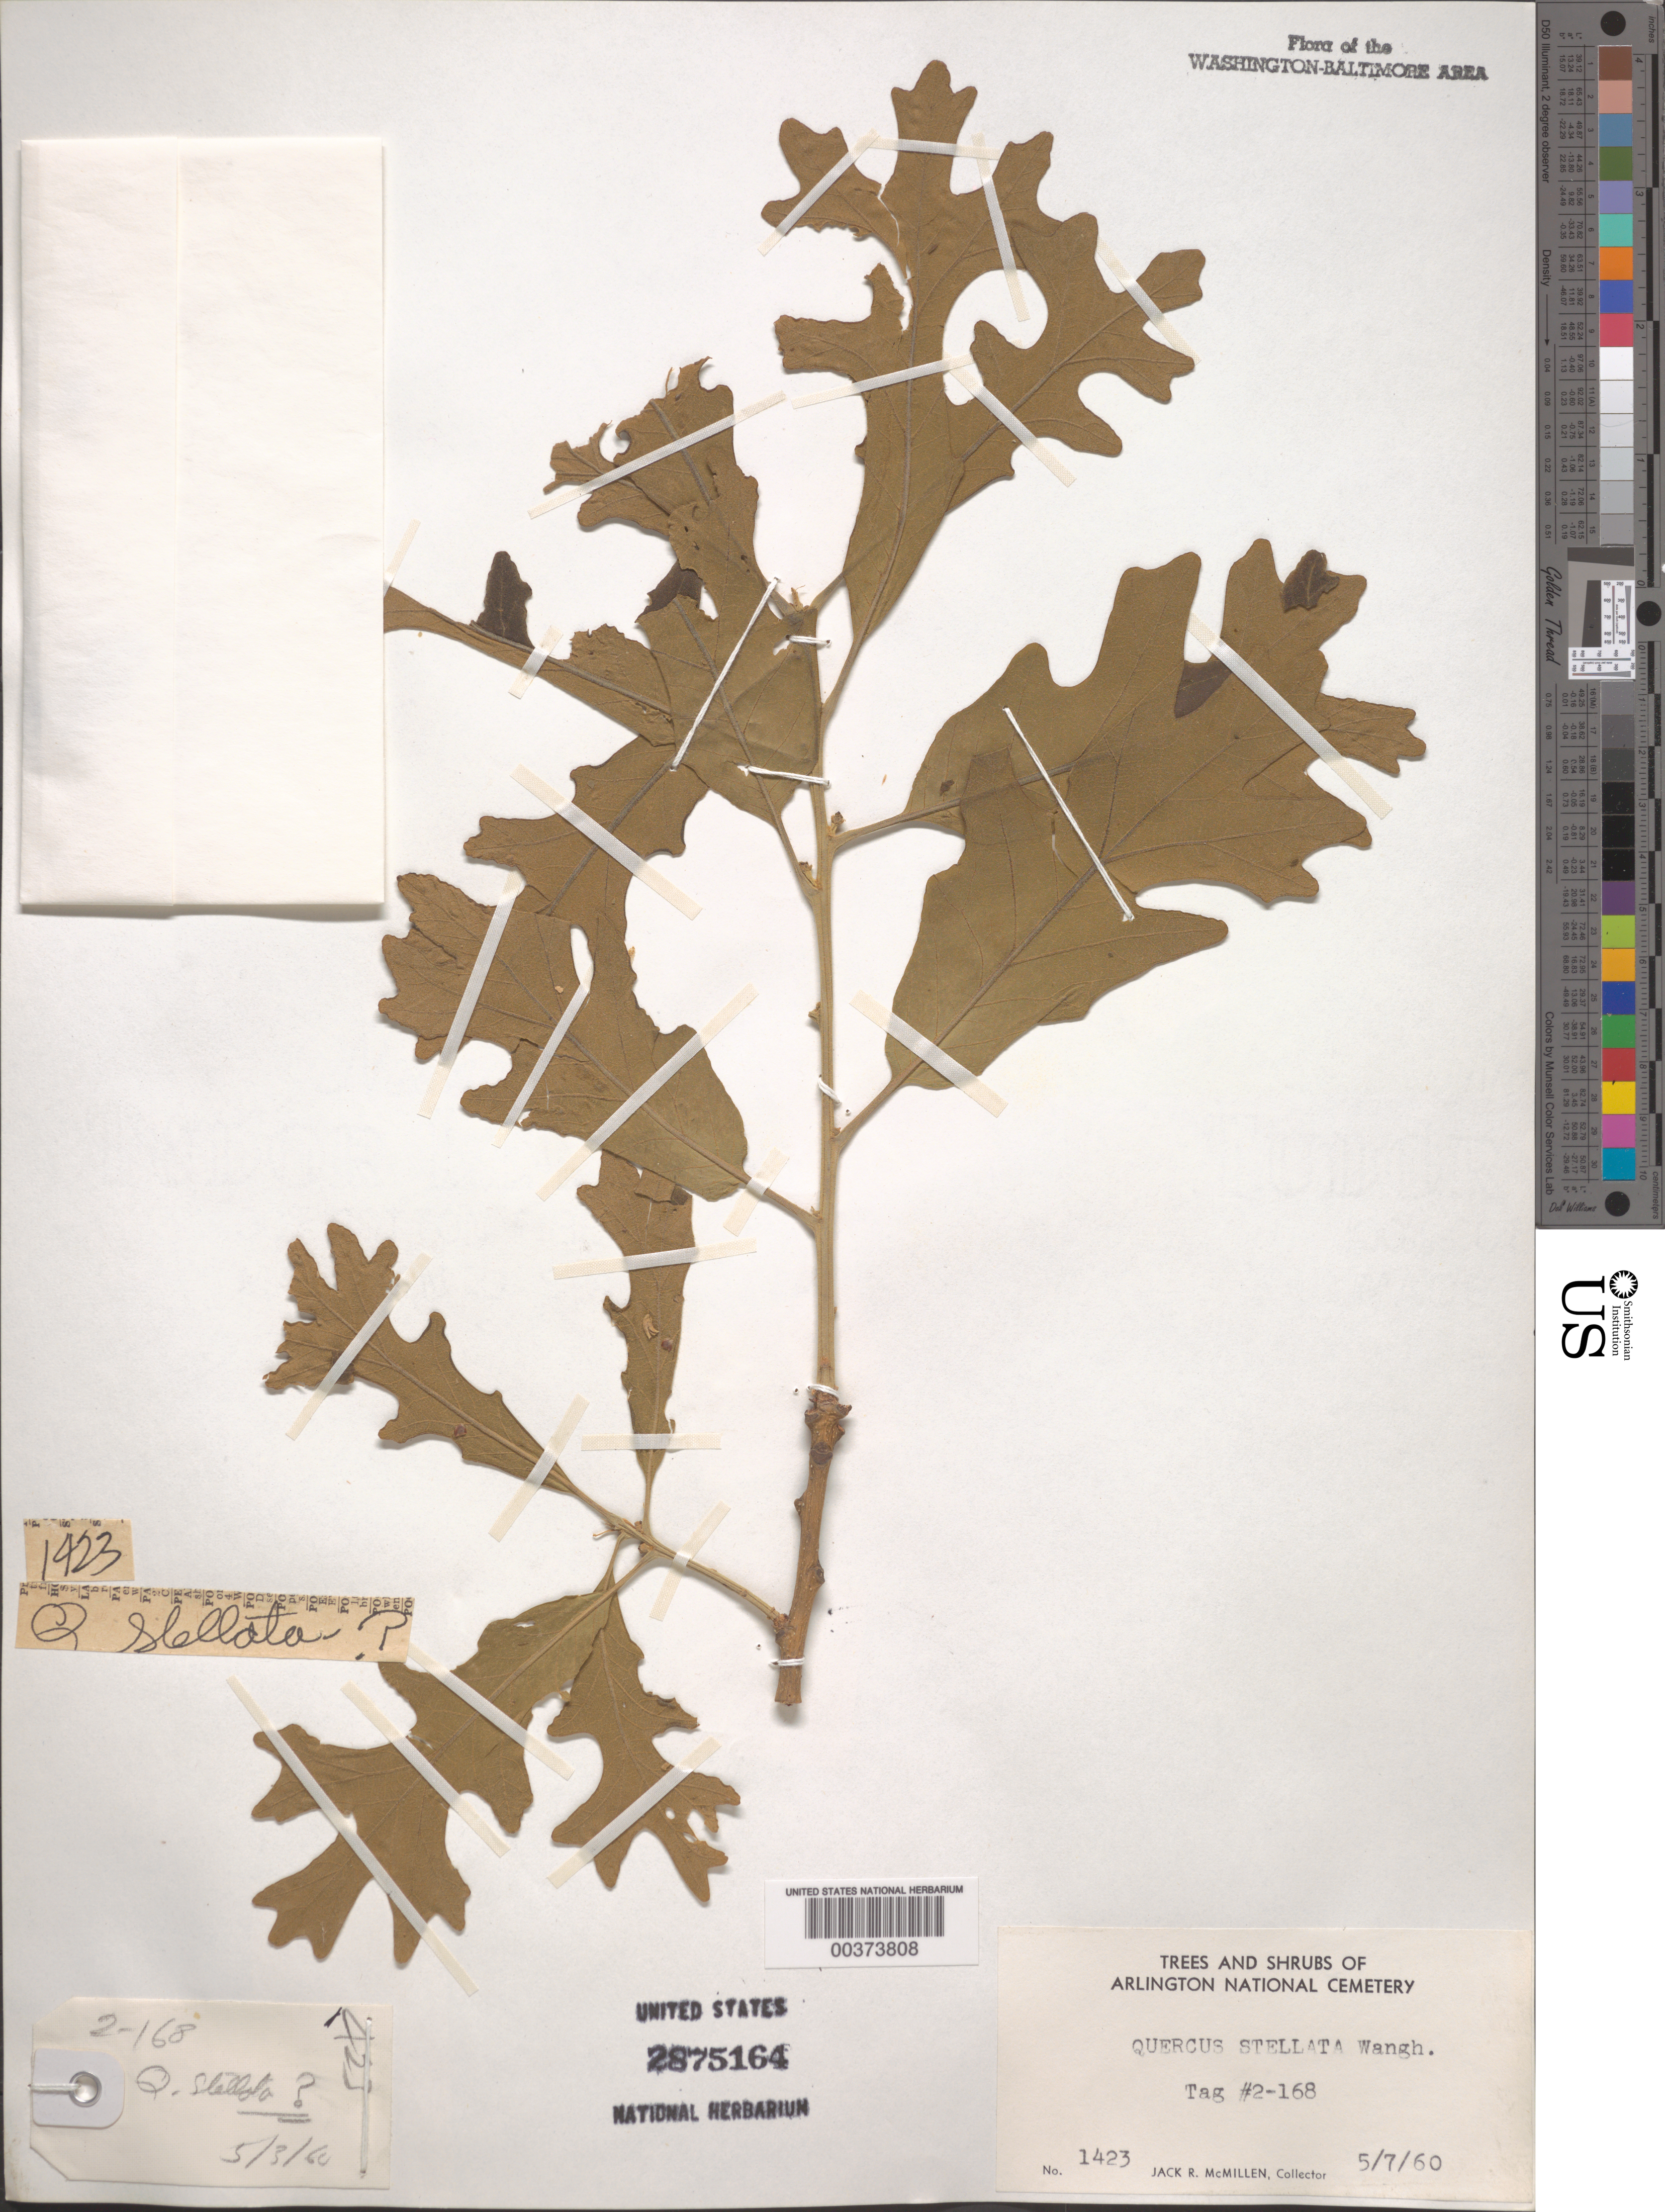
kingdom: Plantae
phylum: Tracheophyta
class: Magnoliopsida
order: Fagales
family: Fagaceae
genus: Quercus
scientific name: Quercus stellata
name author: Wangenh.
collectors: J. McMillen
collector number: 1423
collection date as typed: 07 May 1960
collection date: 1960-05-07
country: United States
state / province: Virginia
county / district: Arlington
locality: Arlington National Cemetery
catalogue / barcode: US 2875164